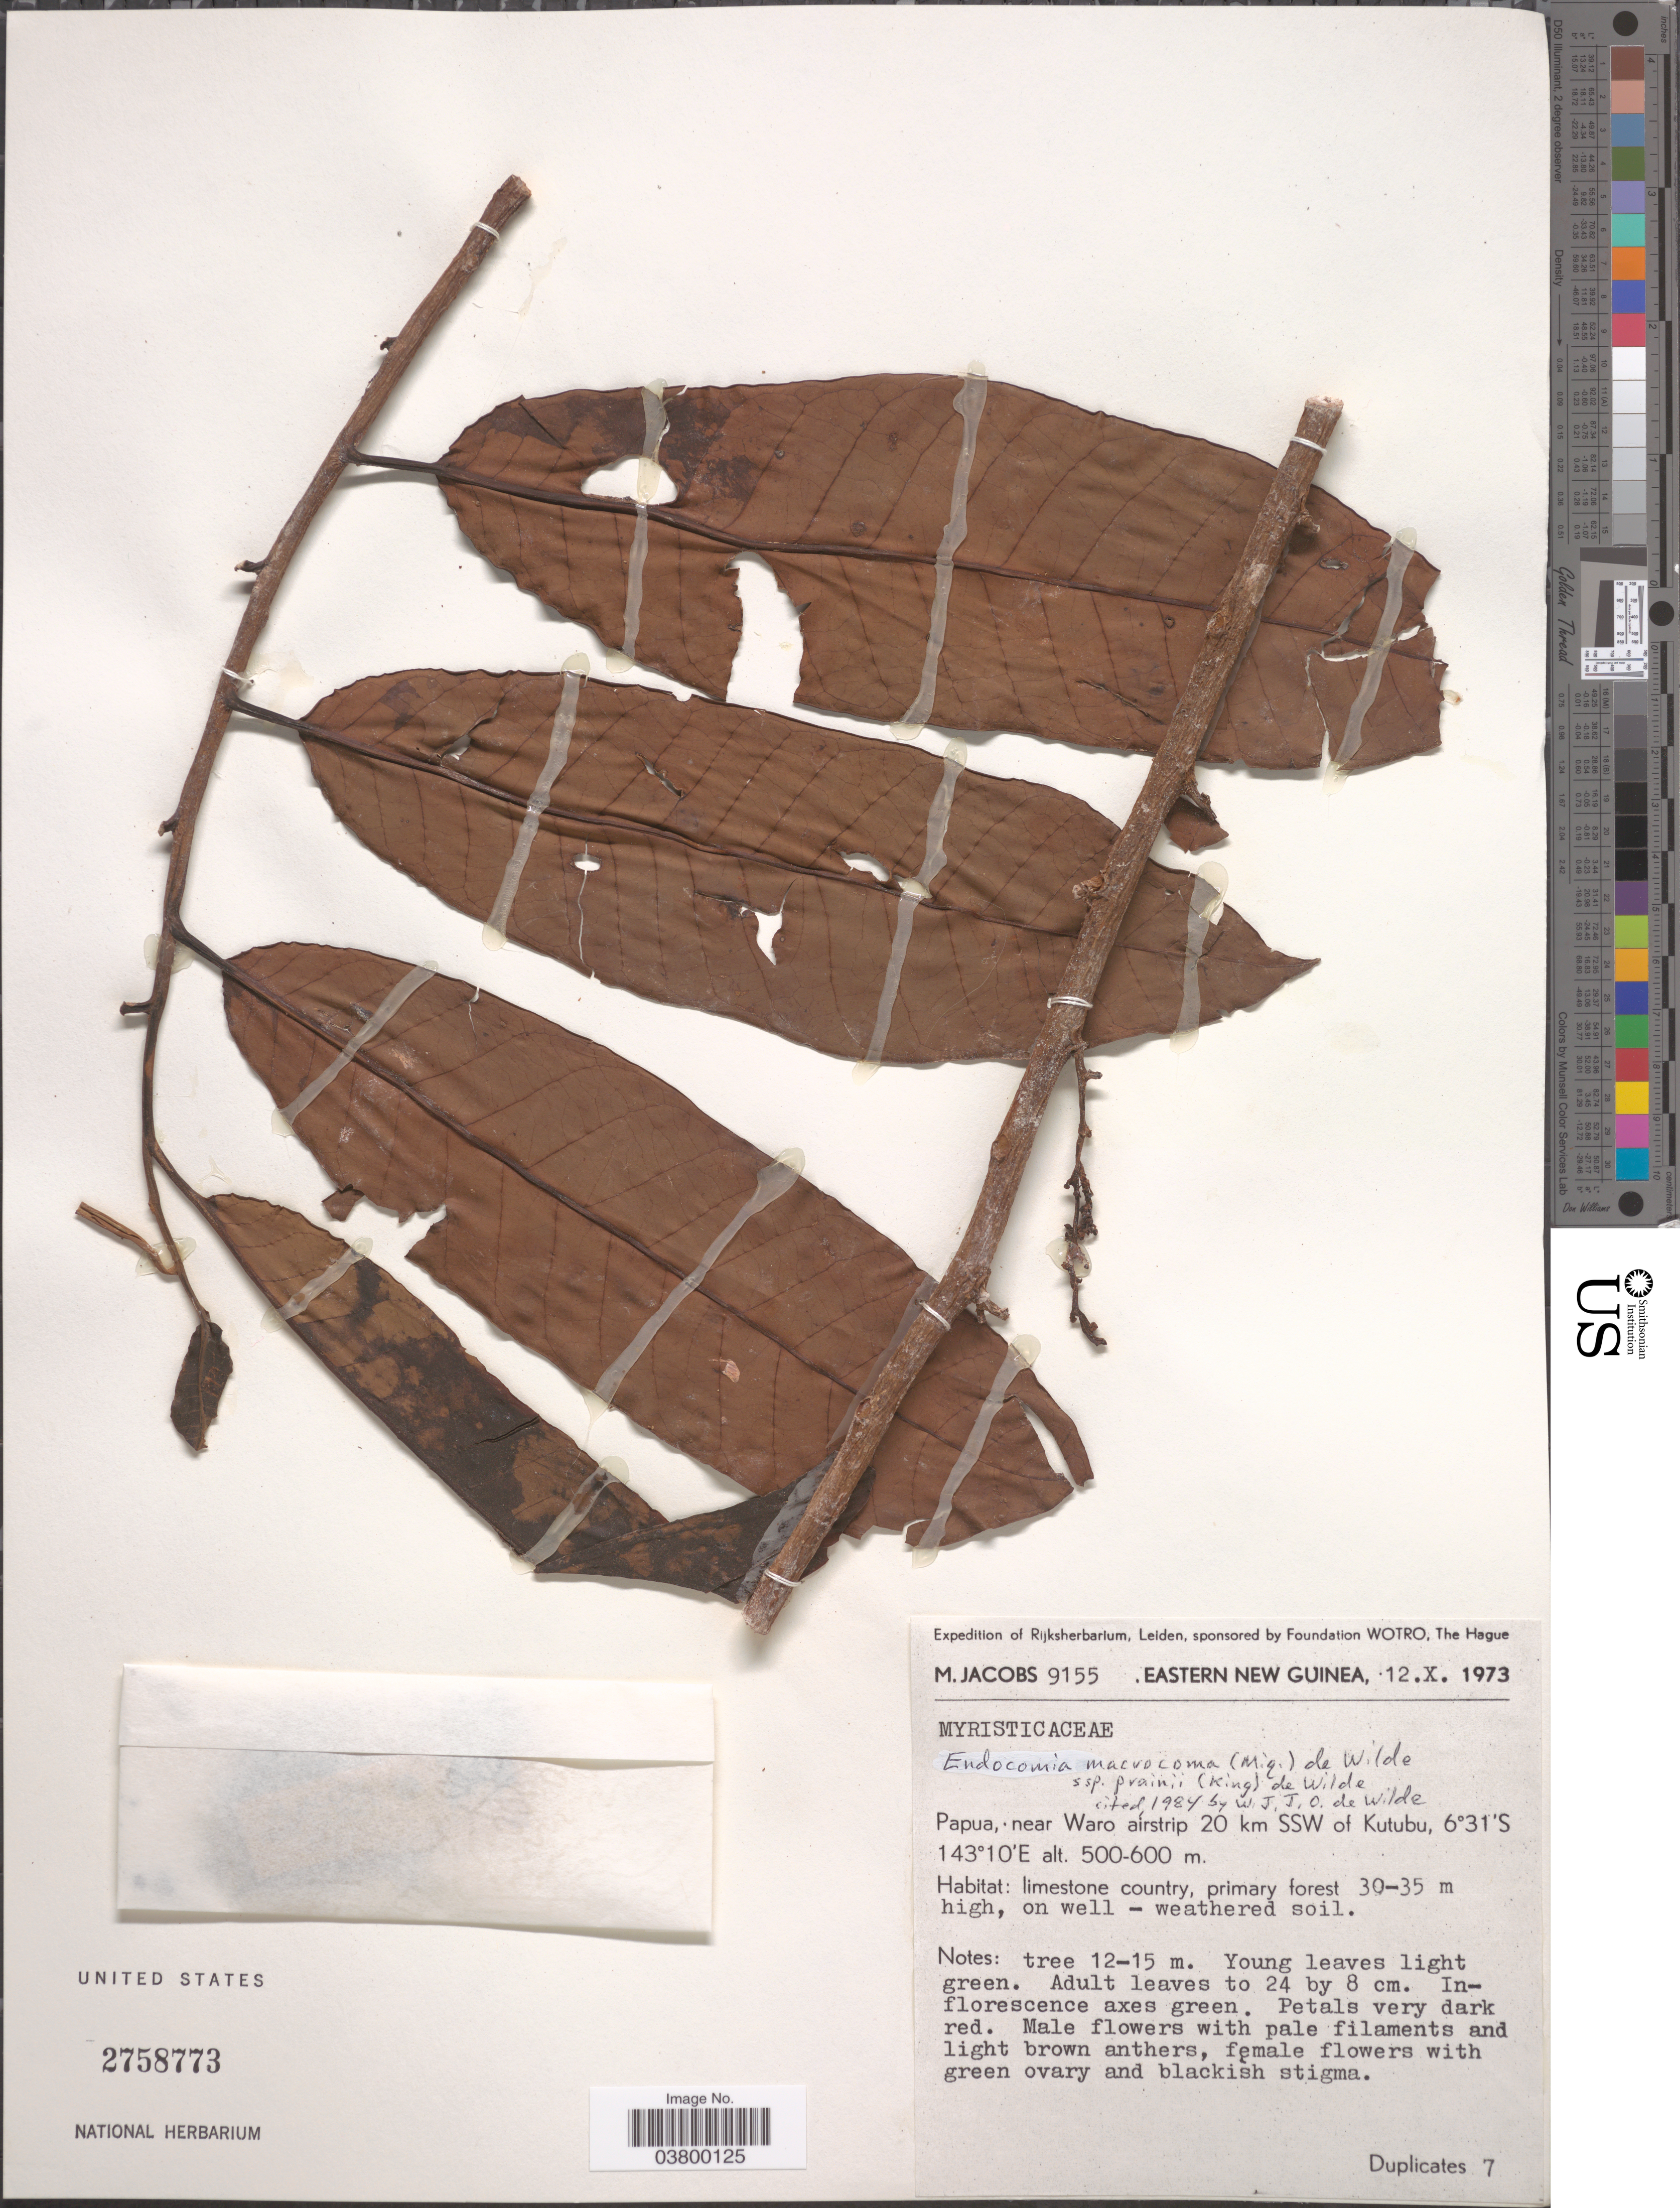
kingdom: Plantae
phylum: Tracheophyta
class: Magnoliopsida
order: Magnoliales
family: Myristicaceae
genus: Endocomia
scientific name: Endocomia macrocoma subsp. prainii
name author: (King) W.J. de Wilde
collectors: M. Jacobs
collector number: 9155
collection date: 1973-10-12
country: Papua New Guinea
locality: Eastern New Guinea. Papua, near Waro airstrip 20 km SSW of Kutubu.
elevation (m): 500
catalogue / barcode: US 2758773